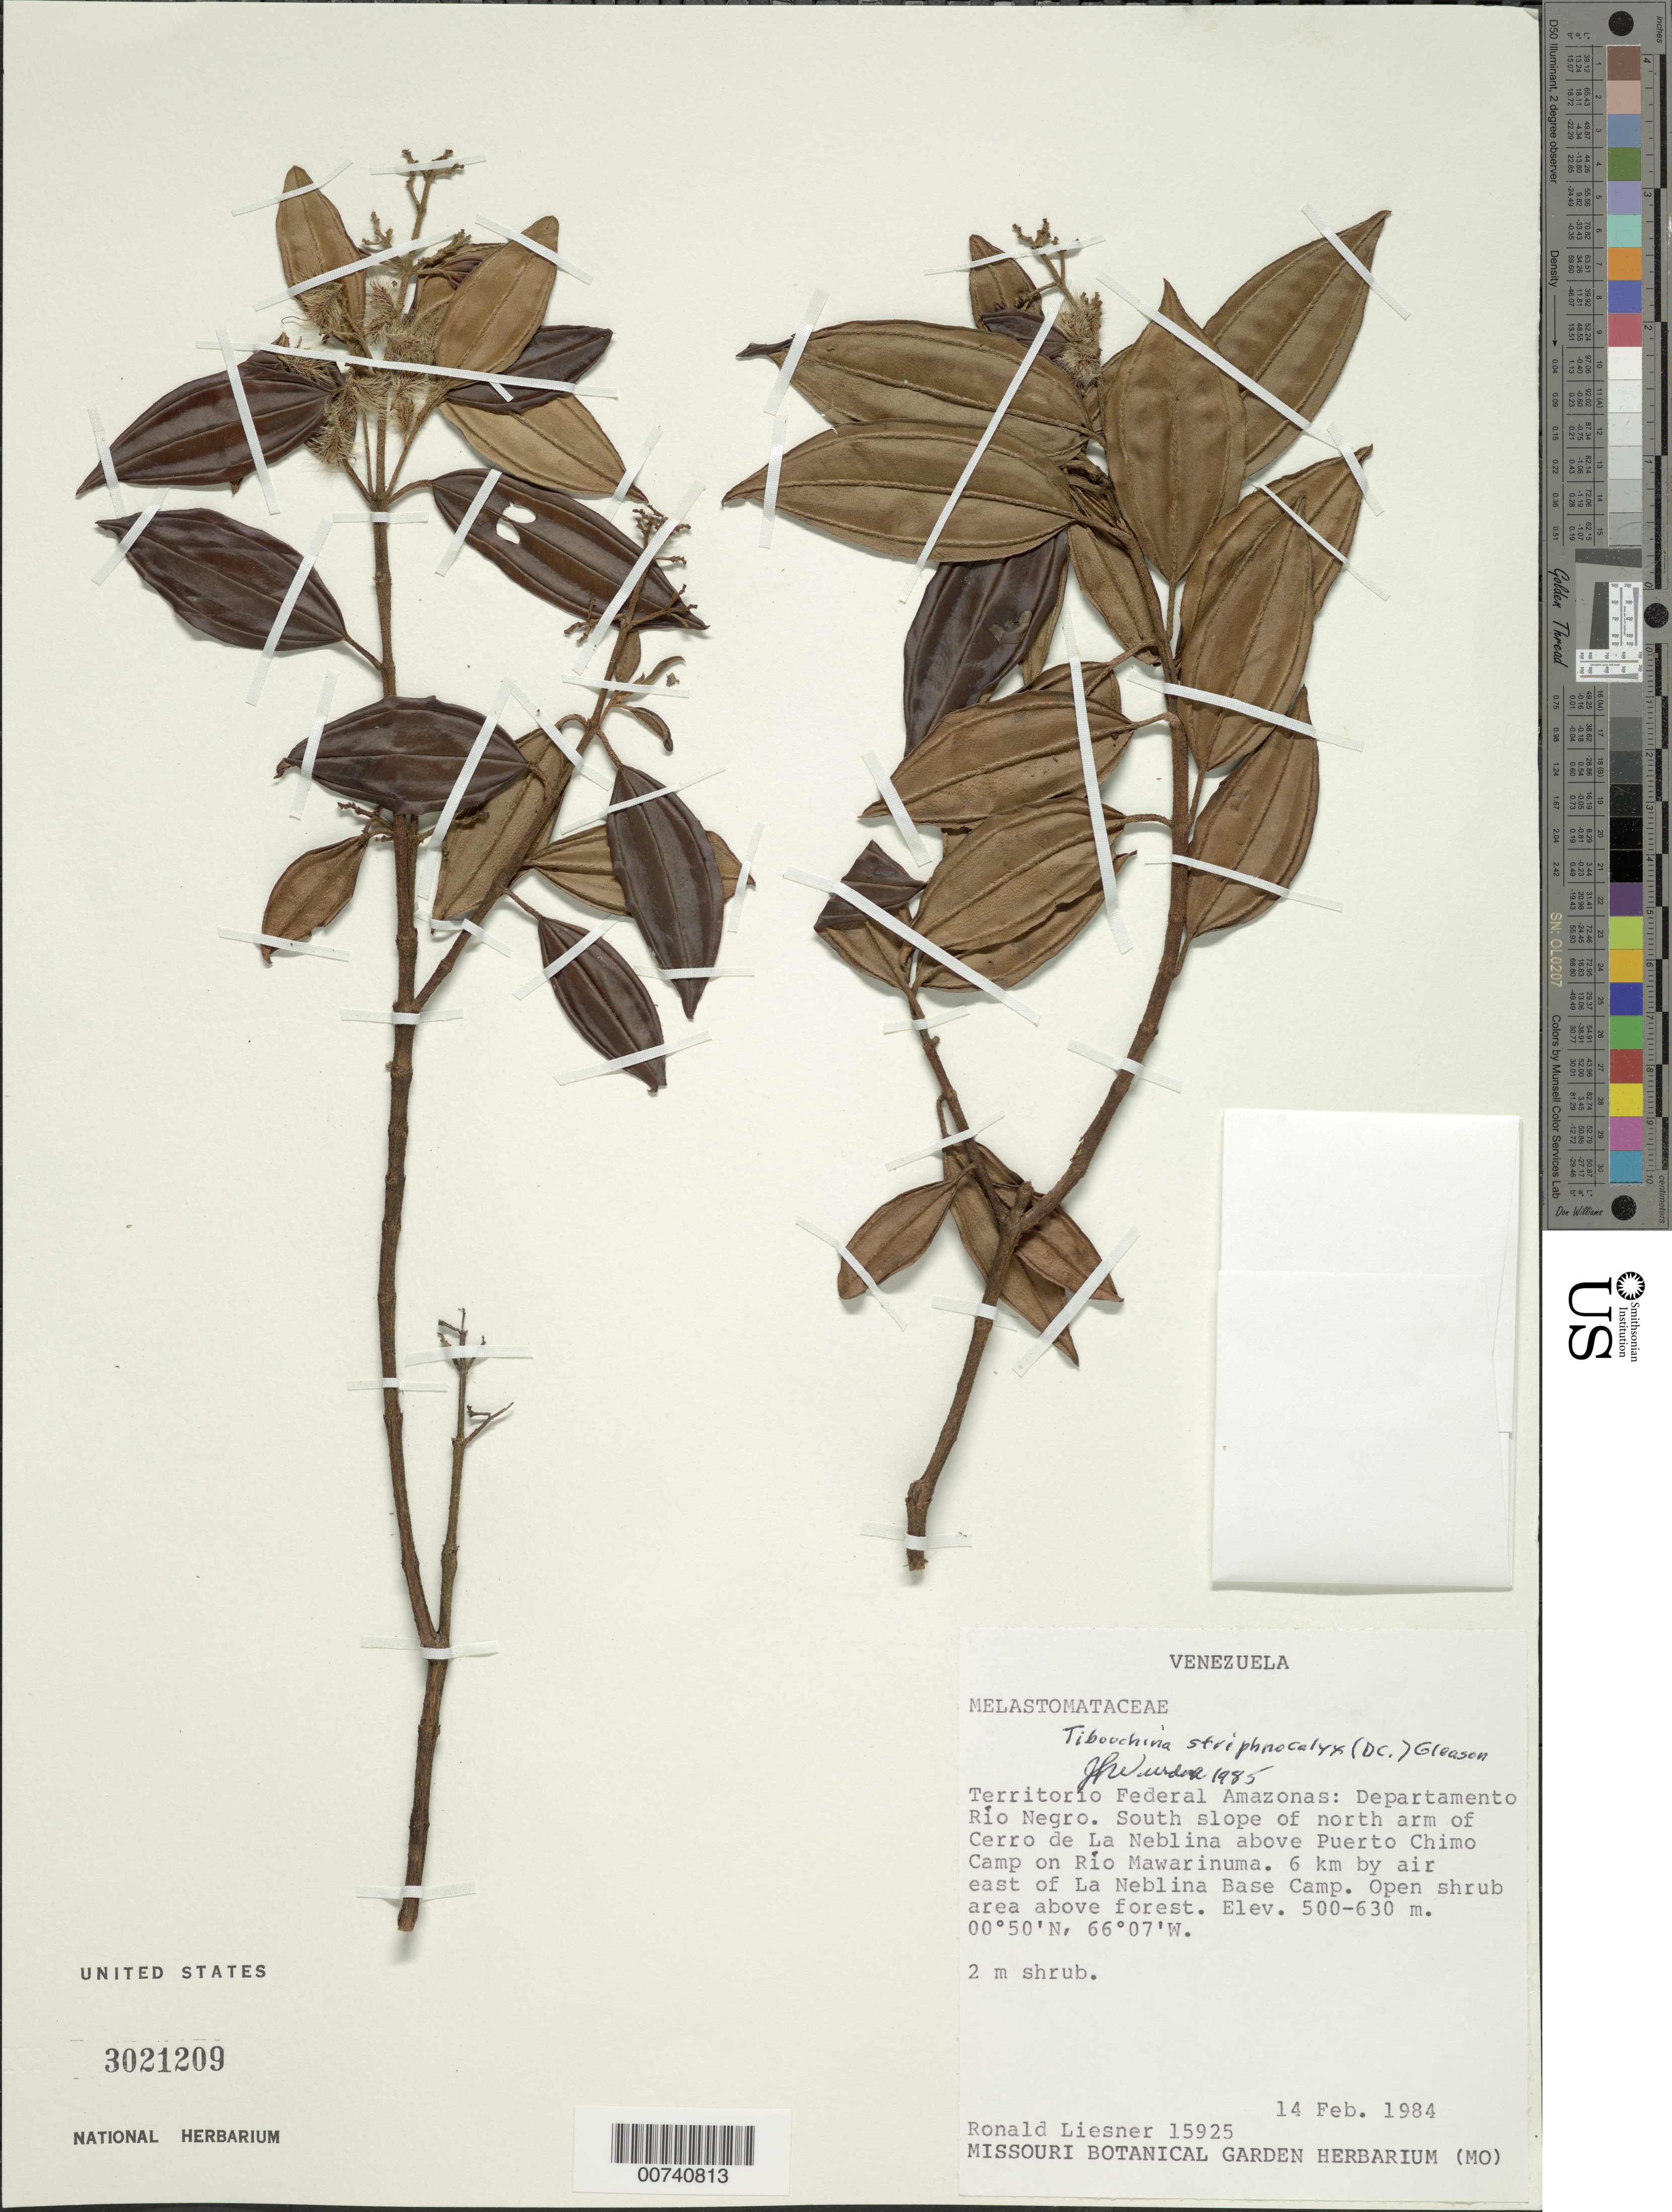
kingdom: Plantae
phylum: Tracheophyta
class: Magnoliopsida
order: Myrtales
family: Melastomataceae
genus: Tibouchina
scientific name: Tibouchina striphnocalyx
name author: (DC.) Gleason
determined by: Wurdack, John J., (US), US (UNITED STATES)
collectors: R. L. Liesner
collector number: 15925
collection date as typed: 14-Feb-84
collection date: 1984-02-14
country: Venezuela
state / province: Amazonas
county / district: Río Negro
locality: Cerro de La Neblina, N arm, above Puerto Chimo Camp on Río Mawarinuma; 6 km by air E of La Neblina Base Camp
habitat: Open shrub area above forest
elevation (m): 500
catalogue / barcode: US 3021209